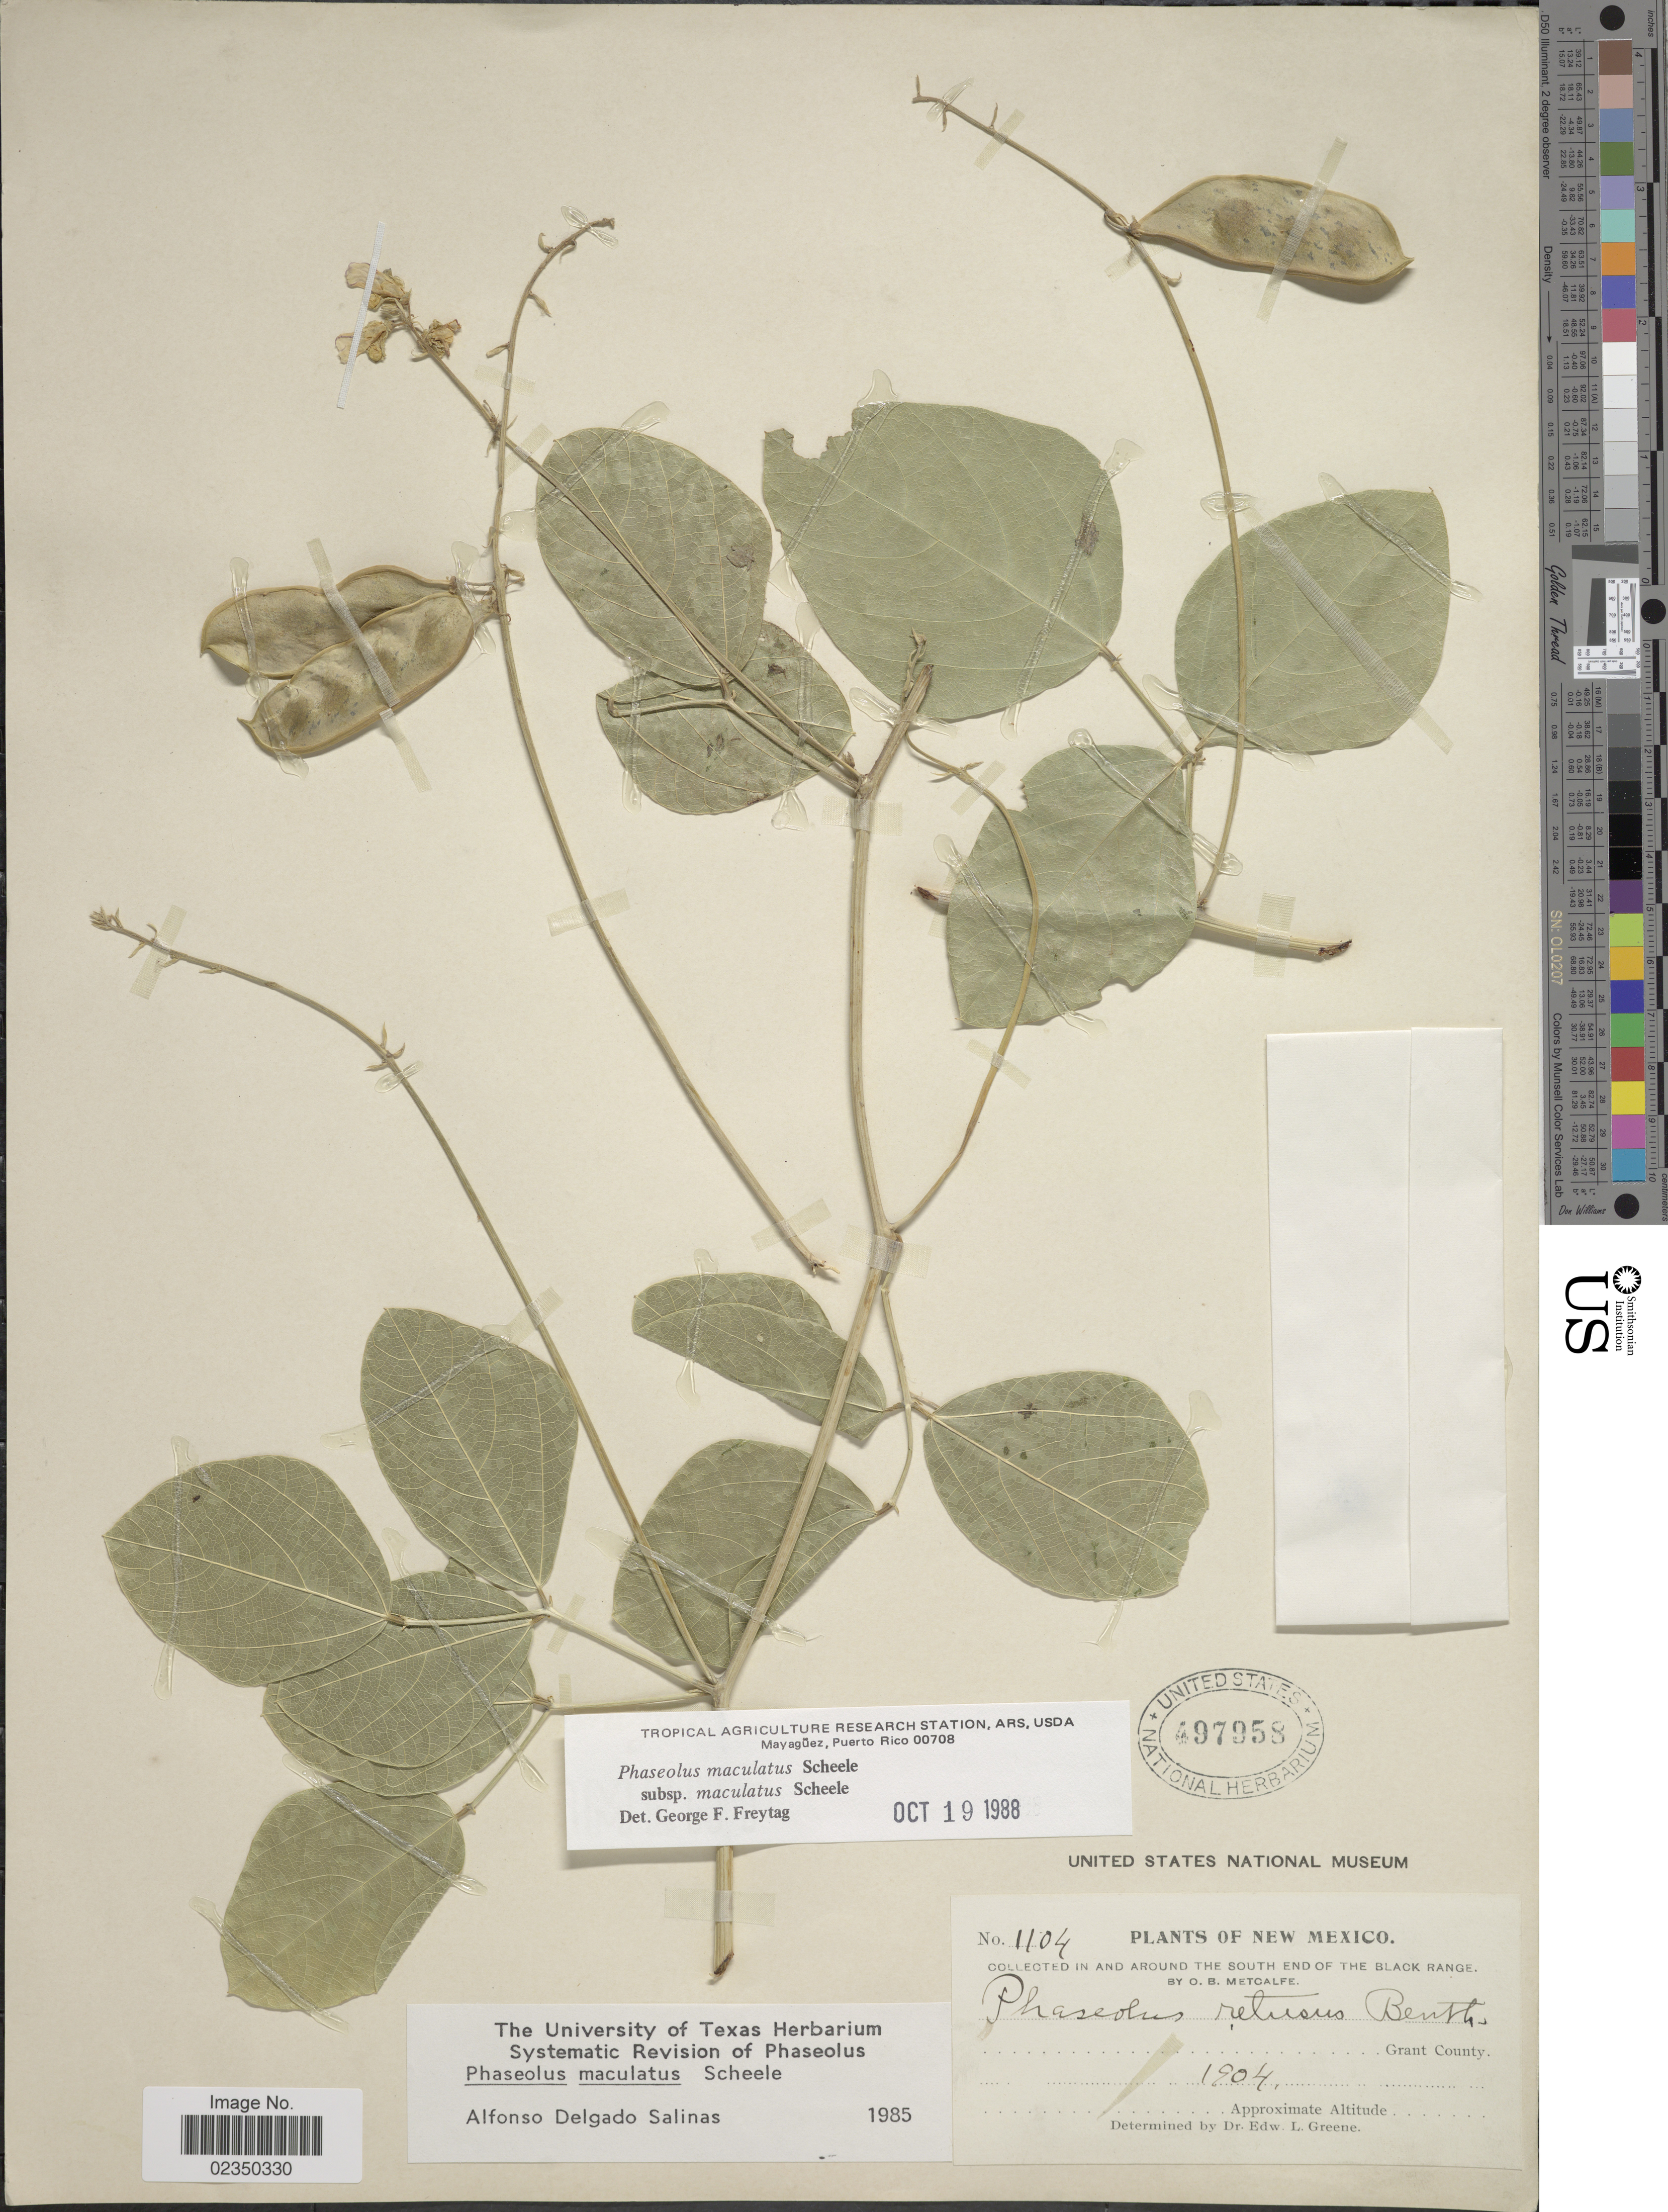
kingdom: Plantae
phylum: Tracheophyta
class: Magnoliopsida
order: Fabales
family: Fabaceae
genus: Phaseolus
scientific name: Phaseolus maculatus subsp. maculatus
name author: Scheele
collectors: O. B. Metcalfe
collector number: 1104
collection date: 1904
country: United States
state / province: New Mexico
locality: In and around the South end of the Black Range, Grant County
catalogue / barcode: US 497958